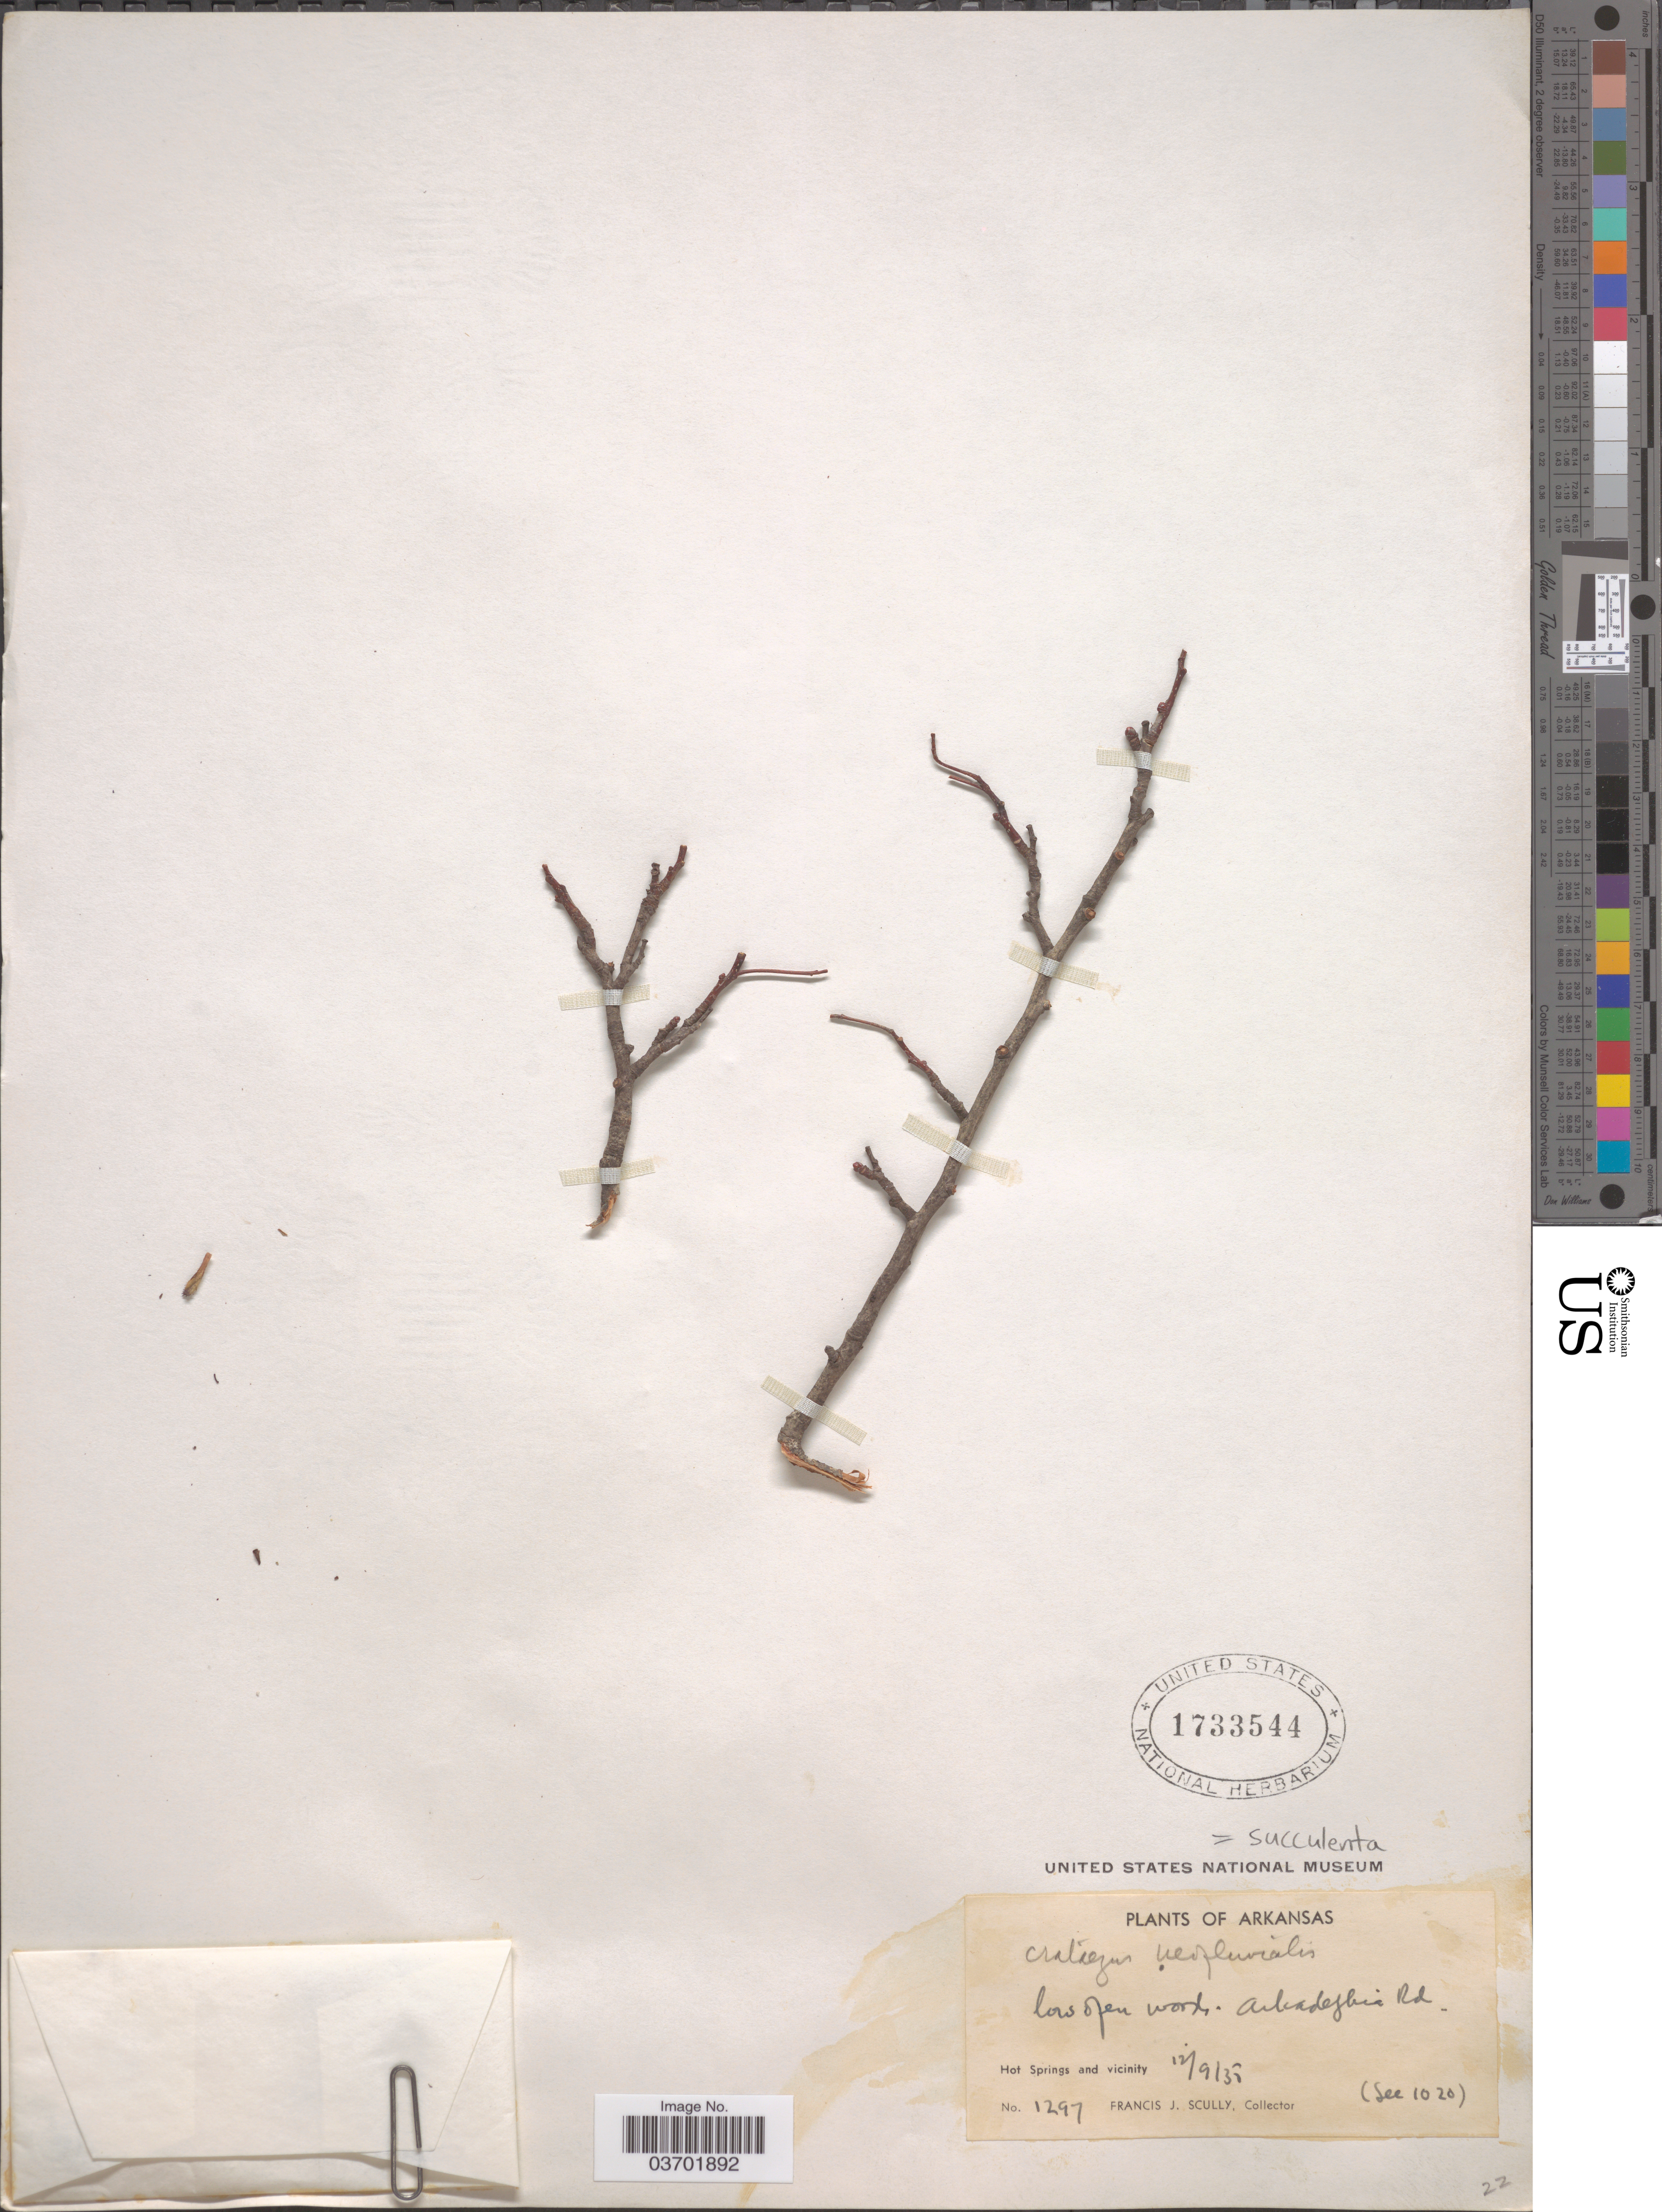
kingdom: Plantae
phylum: Tracheophyta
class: Magnoliopsida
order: Rosales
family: Rosaceae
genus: Crataegus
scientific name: Crataegus succulenta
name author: Schrad. ex Link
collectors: F. J. Scully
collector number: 1297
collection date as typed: Transcribed d/m/y: 9/12/35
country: United States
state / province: Arkansas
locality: Arkadephia Rd. Hot Springs and vicinity.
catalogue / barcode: US 1733544